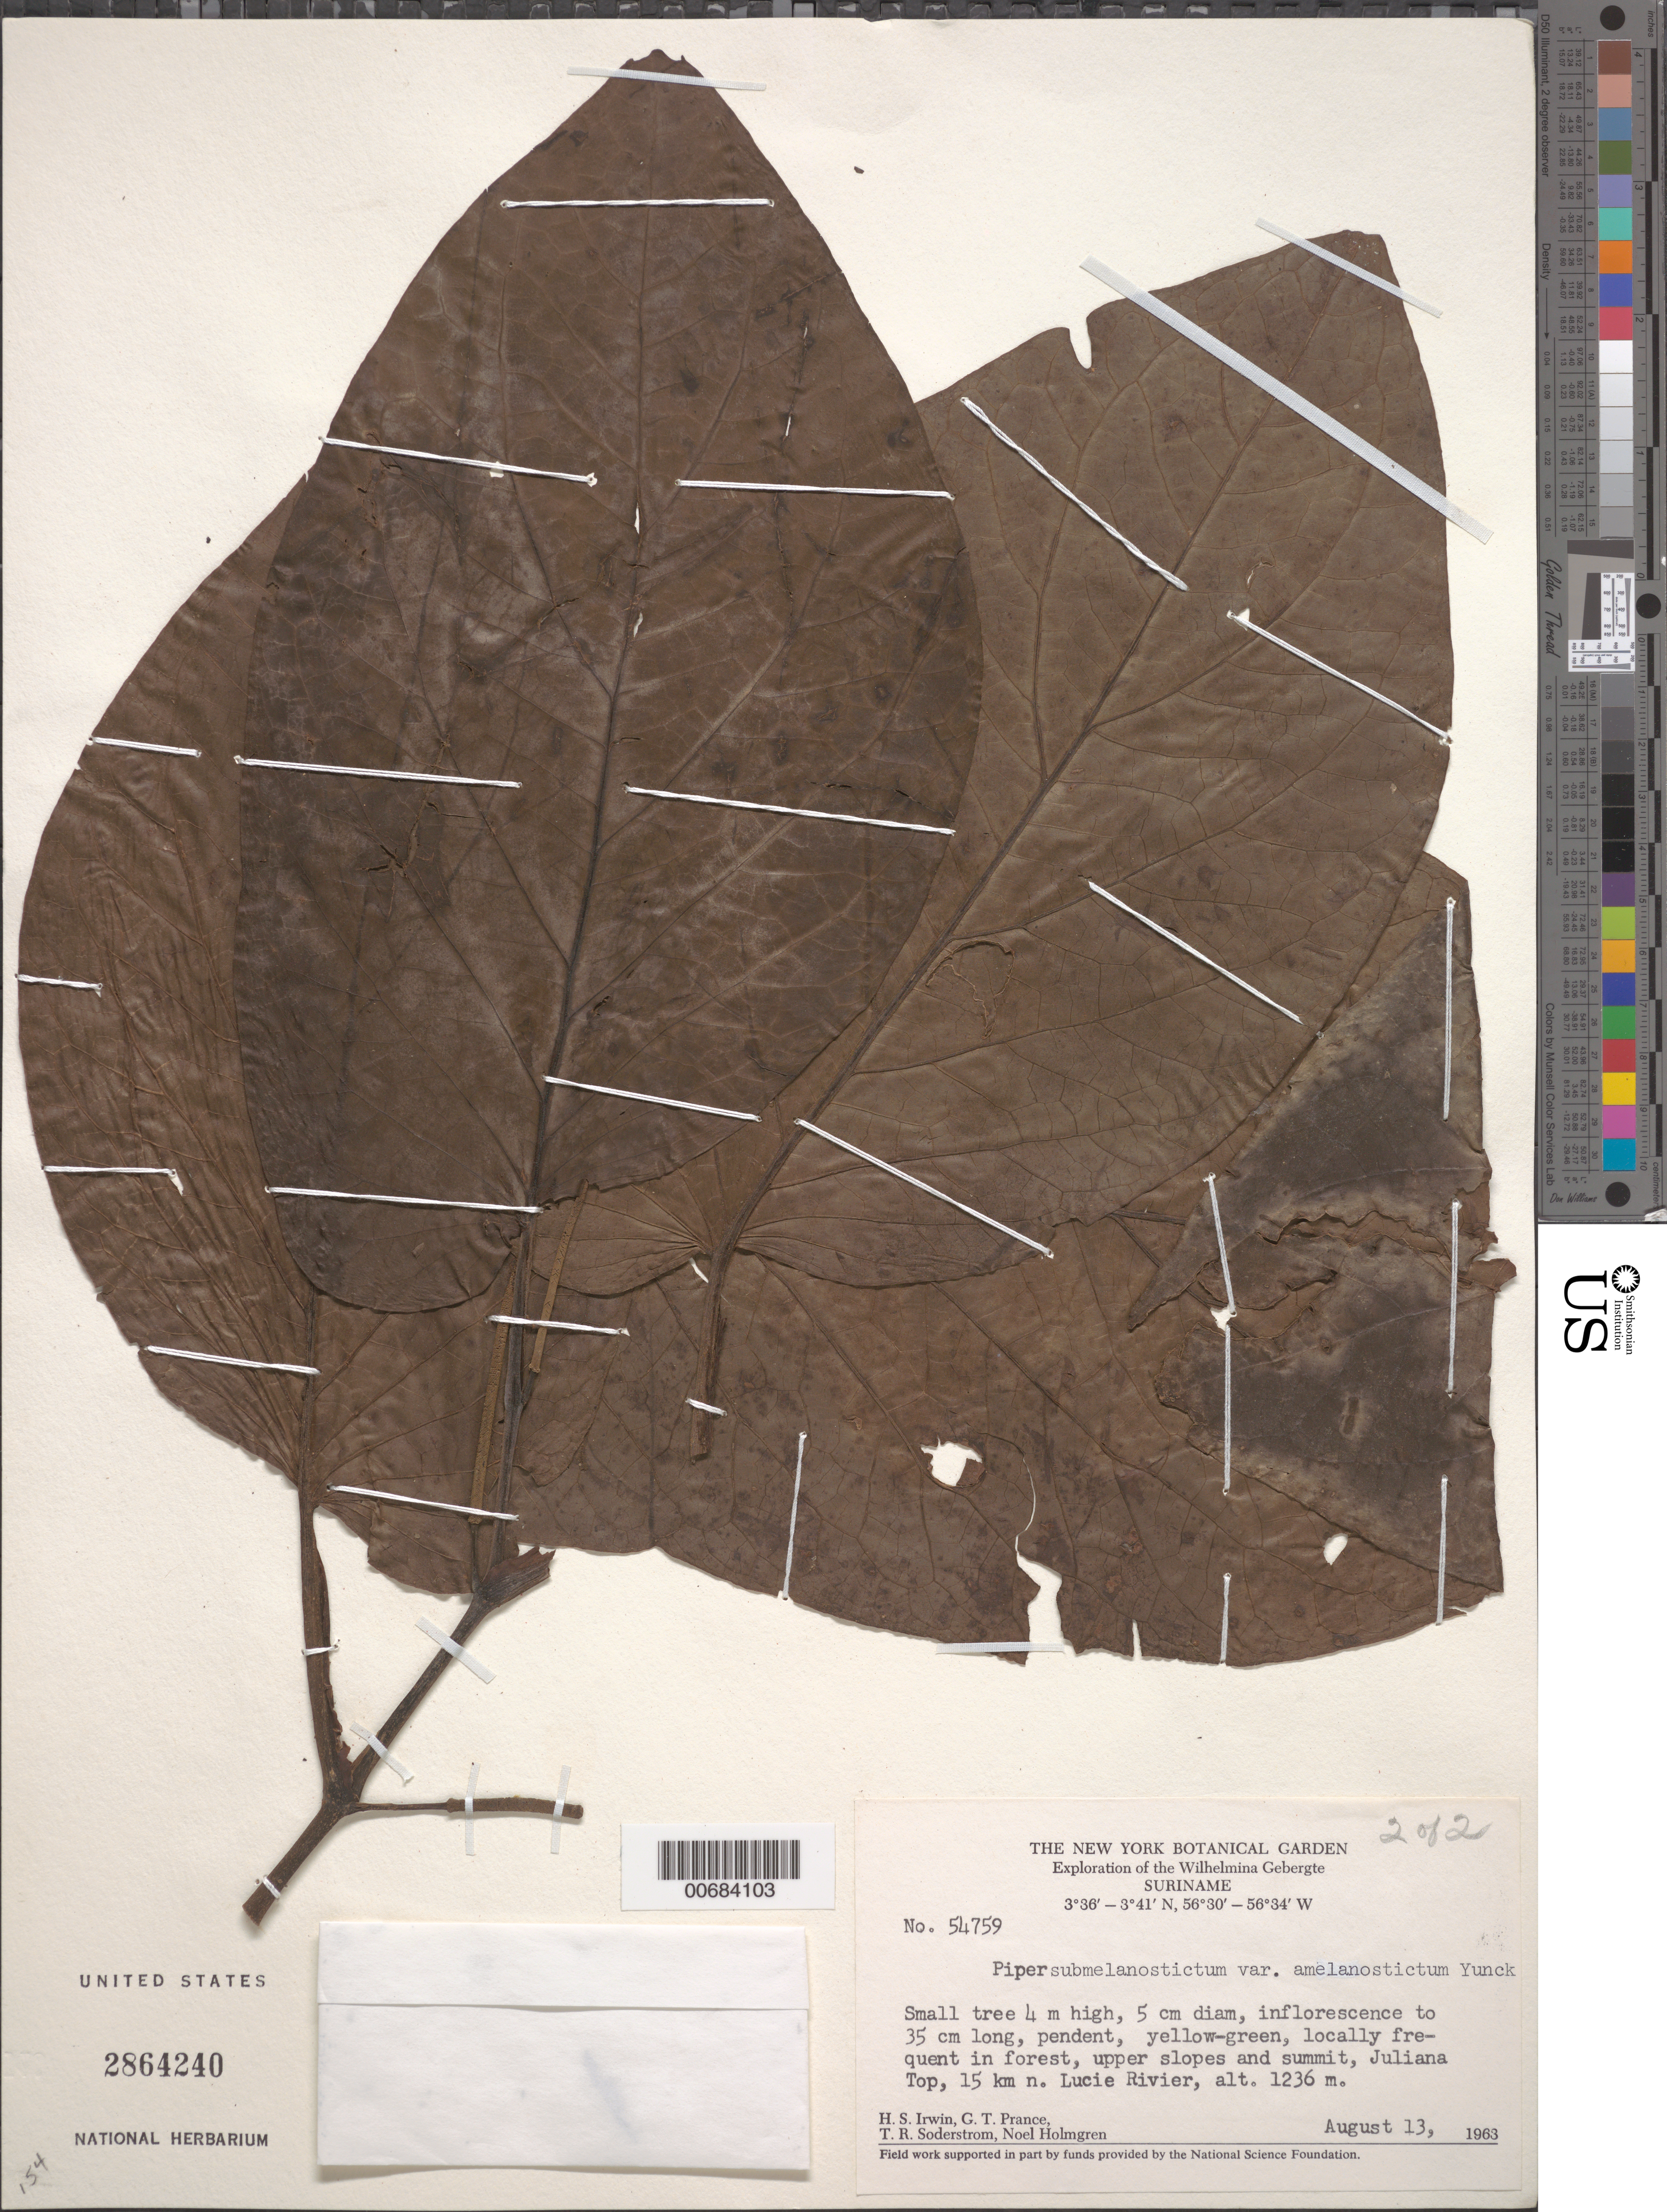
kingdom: Plantae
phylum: Tracheophyta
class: Magnoliopsida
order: Piperales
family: Piperaceae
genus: Piper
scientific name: Piper obliquum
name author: Ruiz & Pav.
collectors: H. Irwin, G. T. Prance, T. R. Soderstrom & N. H. Holmgren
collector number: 54759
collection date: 1963-08-13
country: Suriname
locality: The Wilhelmina Gebergte. In forest, upper slopes and summit, Juliana Top, 15 km n. Lucie Rivier.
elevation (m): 1236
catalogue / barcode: US 2864240